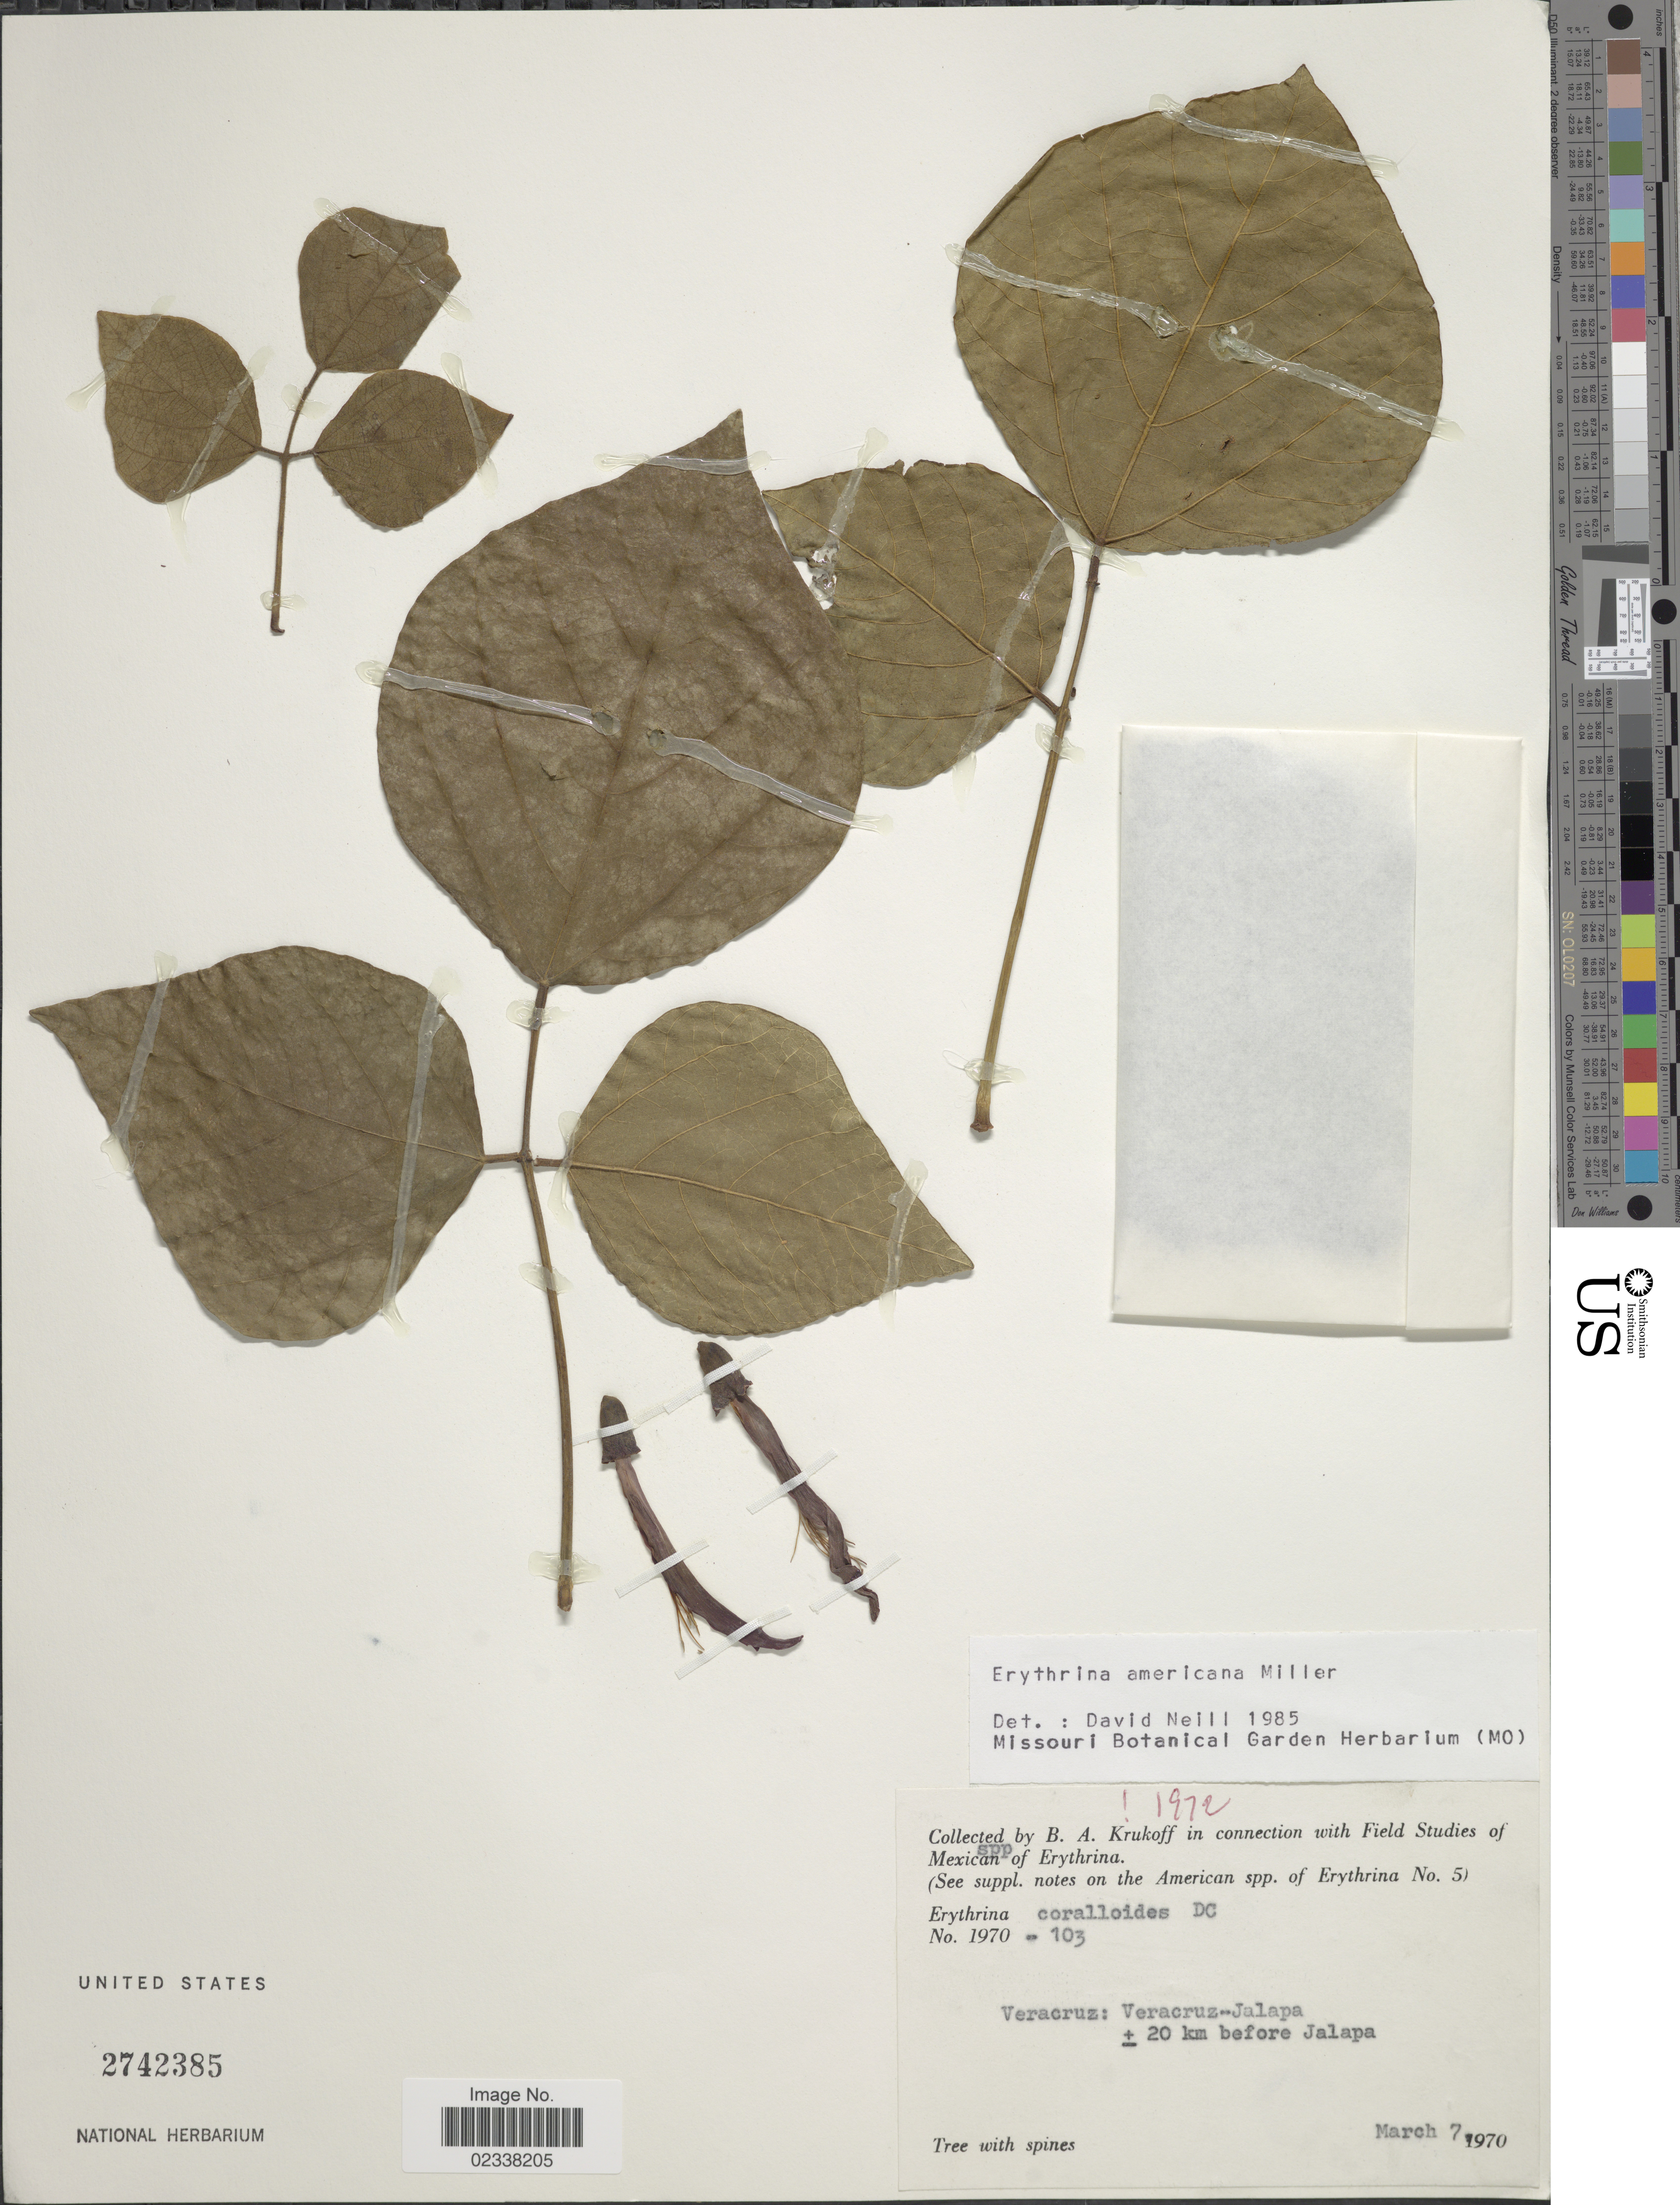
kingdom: Plantae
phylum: Tracheophyta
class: Magnoliopsida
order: Fabales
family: Fabaceae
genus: Erythrina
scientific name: Erythrina americana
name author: Mill.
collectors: B. A. Krukoff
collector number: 1970-103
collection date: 1970-03-07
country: Mexico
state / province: Veracruz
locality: Veracruz: Veracruz-Jalapa ± 20 km before Jalapa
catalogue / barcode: US 2742385